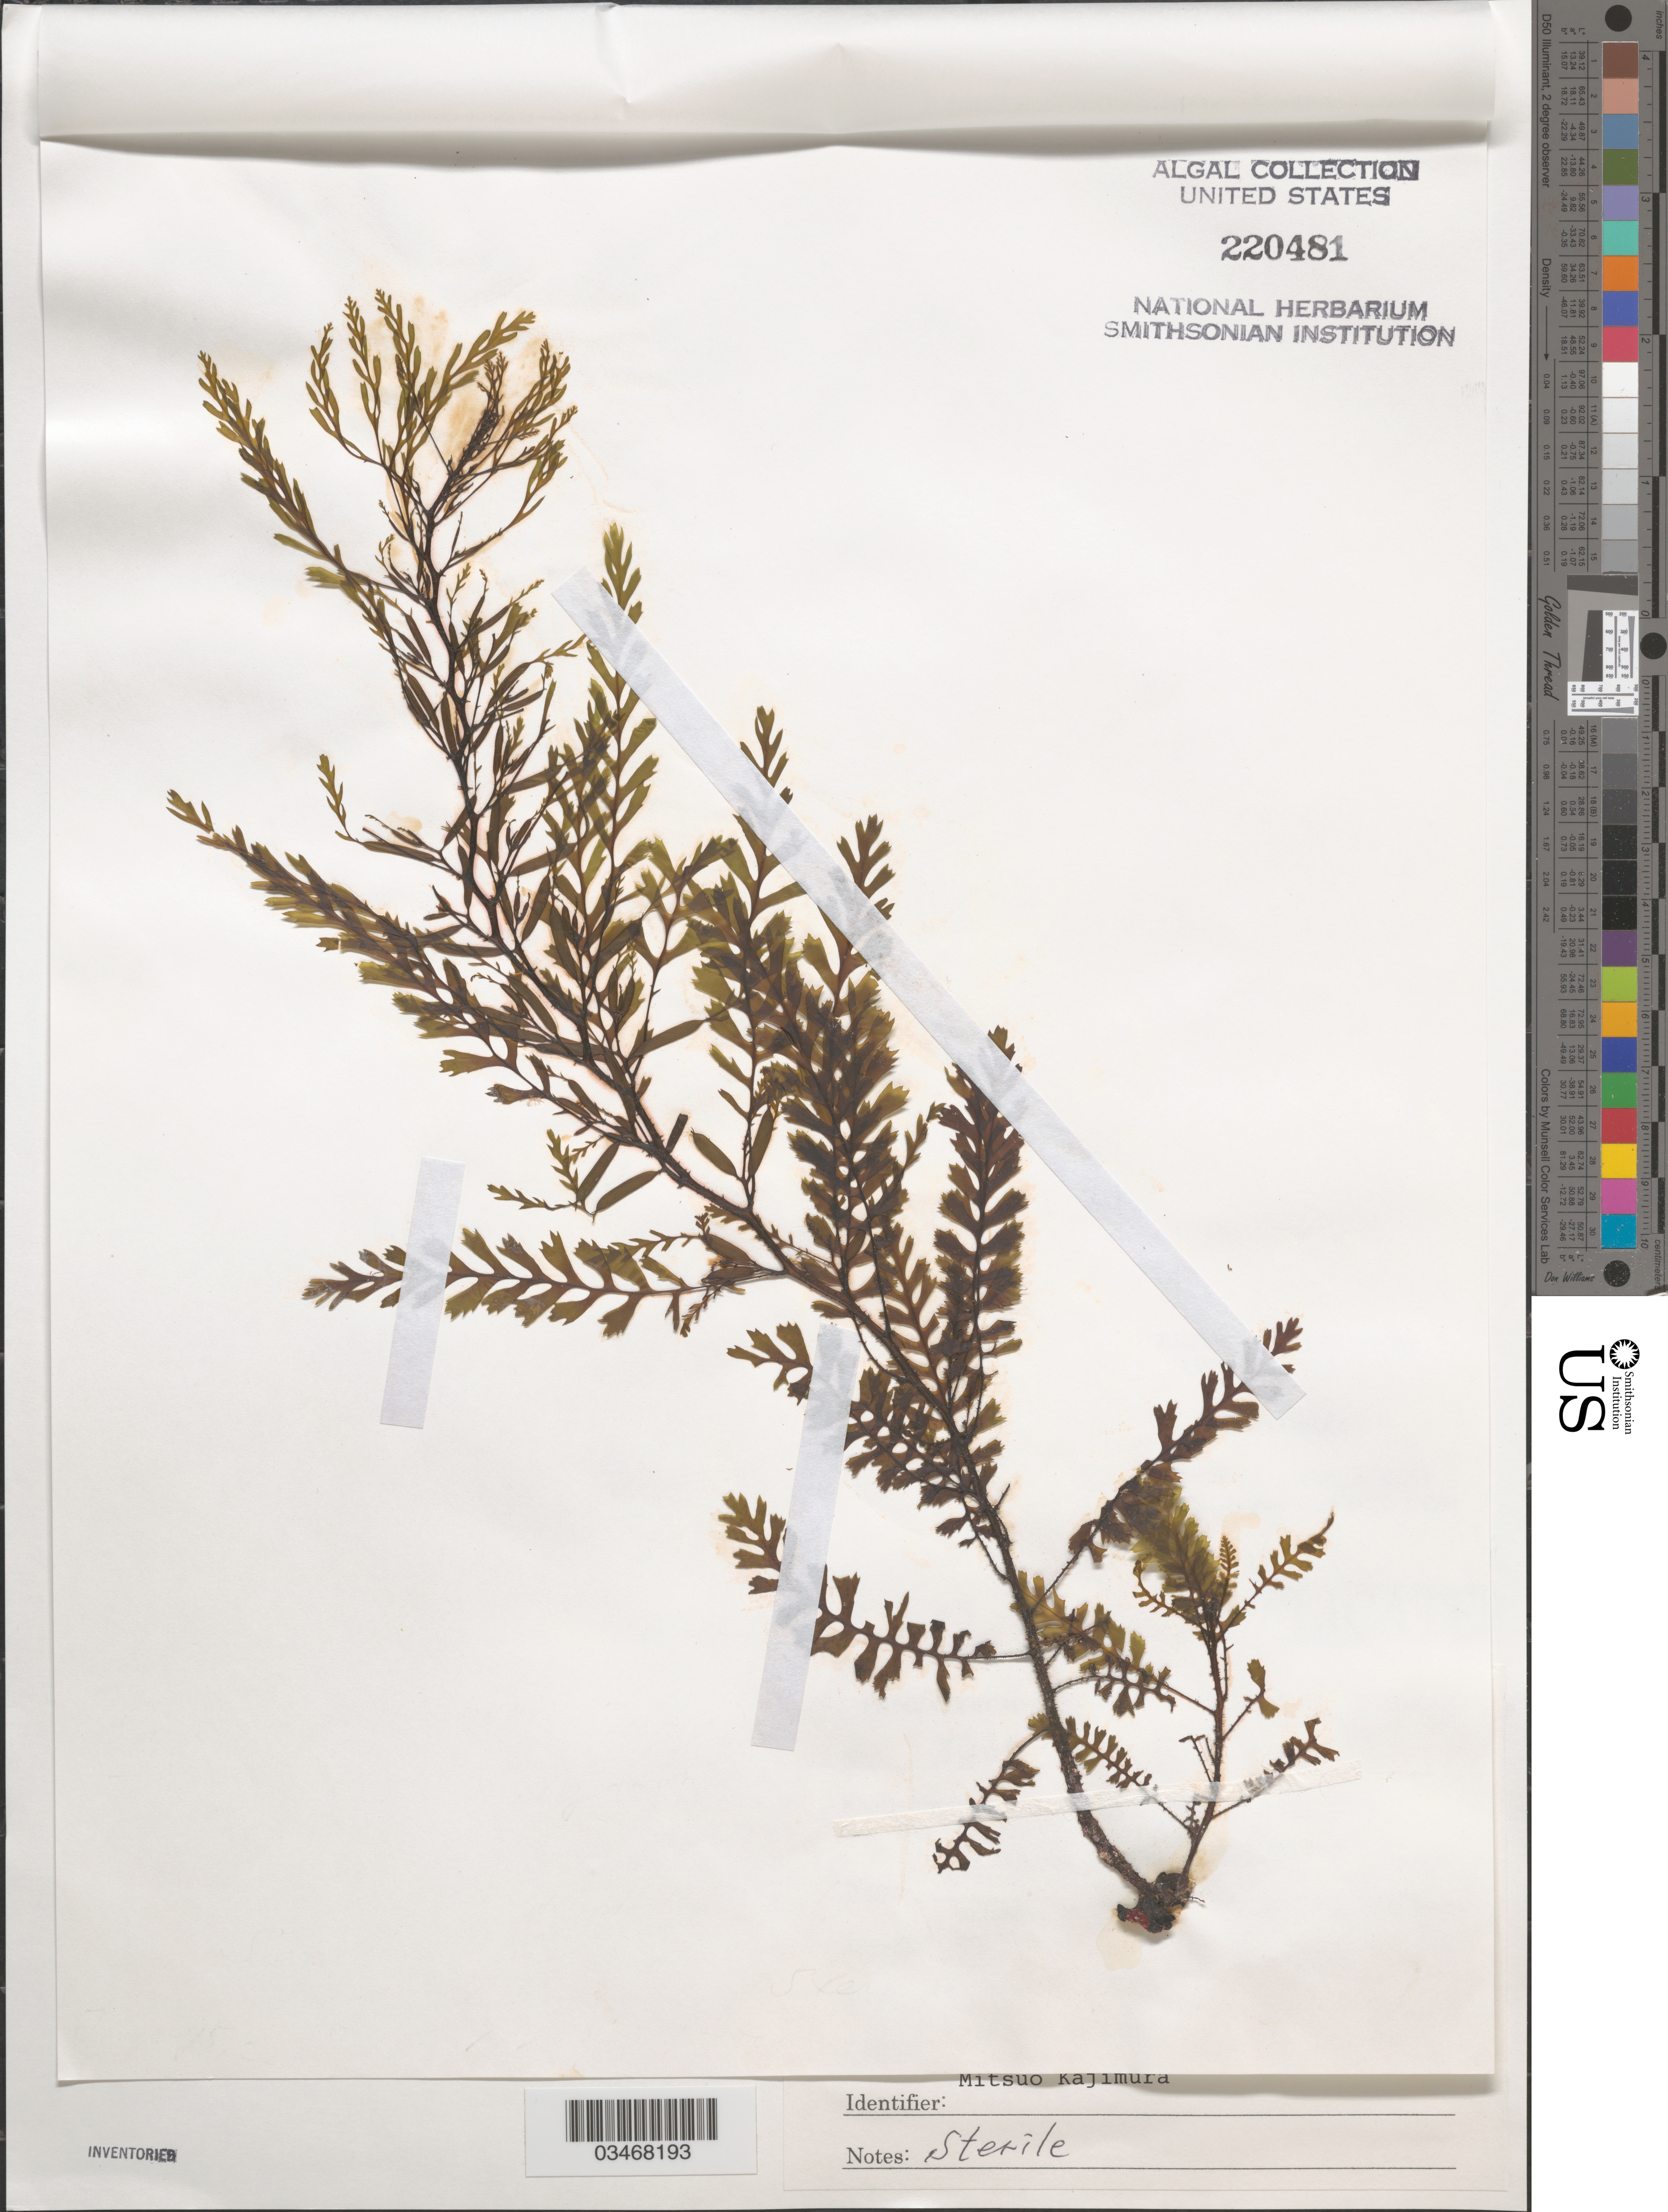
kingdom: Chromista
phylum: Ochrophyta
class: Phaeophyceae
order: Fucales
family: Sargassaceae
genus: Sargassum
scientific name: Sargassum horneri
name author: (Turner) C. Agardh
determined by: Kajimura, Mitsuo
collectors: M. Kajimura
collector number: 3530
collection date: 2009-01-05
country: Japan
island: Oki Islands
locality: Tsudo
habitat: At low-tide level, on rocky bottom.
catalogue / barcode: US 220481